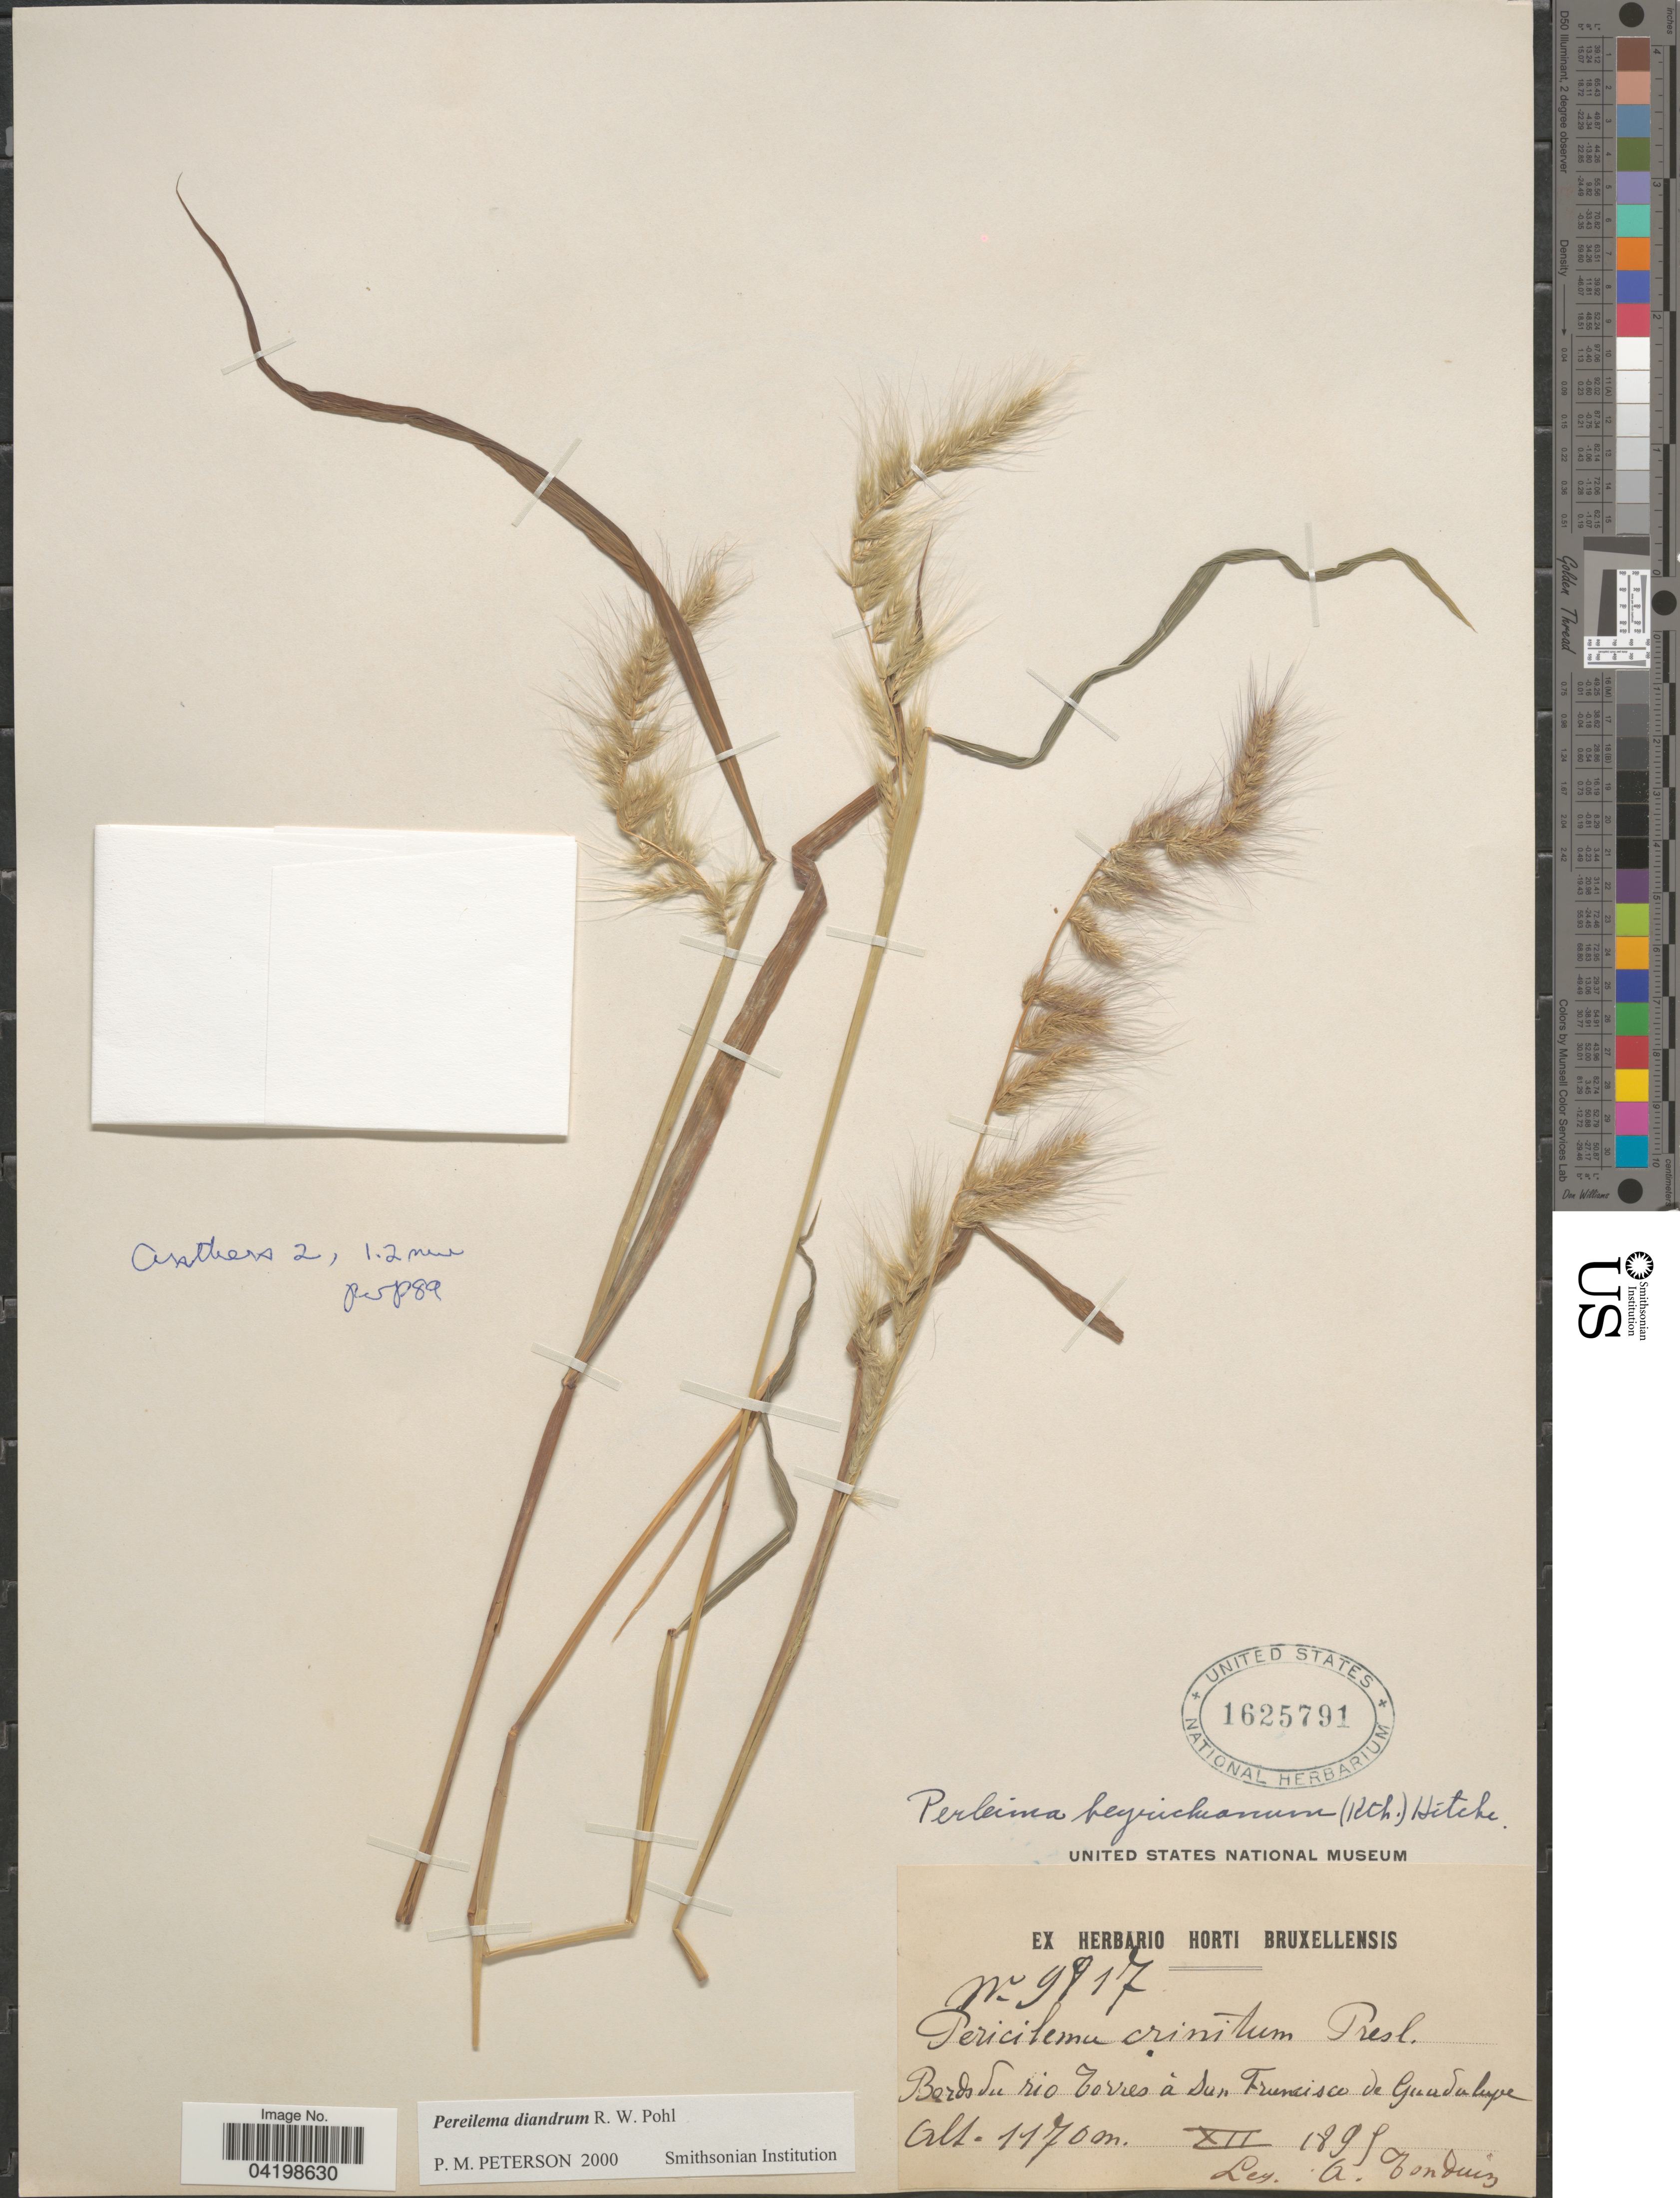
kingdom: Plantae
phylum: Tracheophyta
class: Liliopsida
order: Poales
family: Poaceae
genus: Muhlenbergia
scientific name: Muhlenbergia diandra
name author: (R.W. Pohl) Columbus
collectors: A. Tonduiz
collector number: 9817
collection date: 1895-12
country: Mexico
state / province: Baja California Norte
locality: Bords du rio Torres à San Francisco de Guadalupe.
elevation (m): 1170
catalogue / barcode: US 1625791